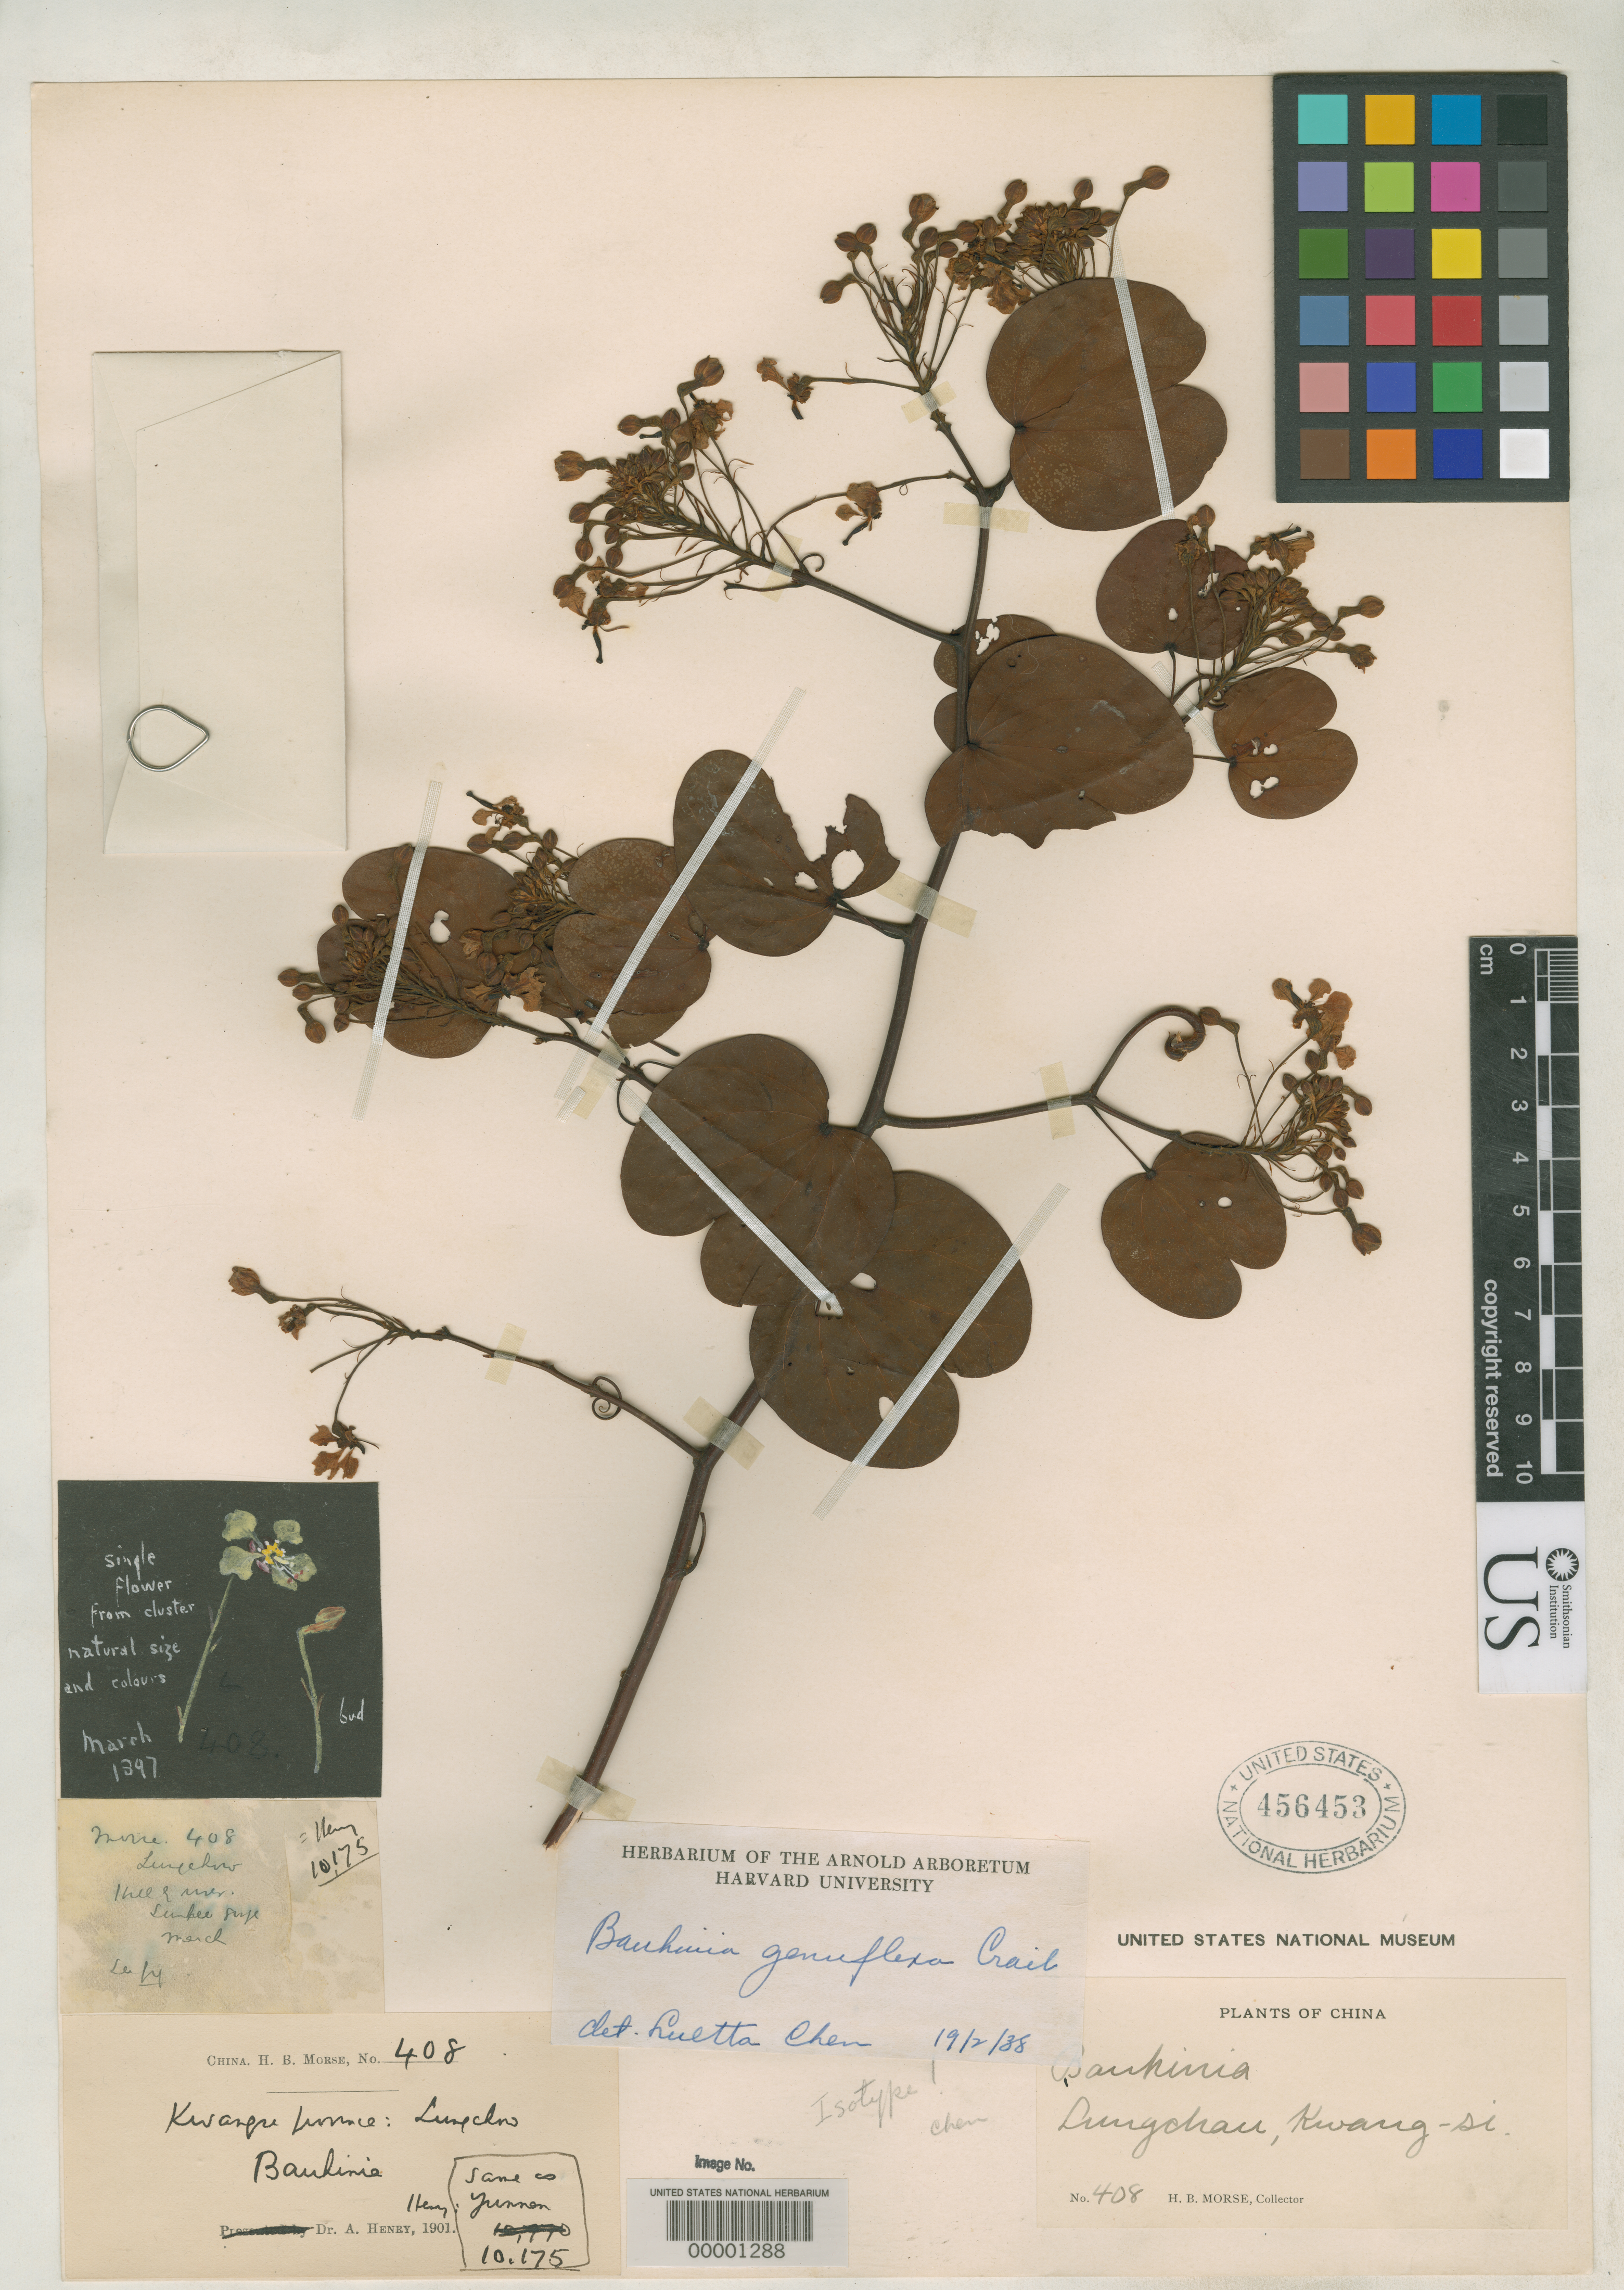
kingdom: Plantae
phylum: Tracheophyta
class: Magnoliopsida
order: Fabales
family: Fabaceae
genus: Bauhinia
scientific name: Bauhinia genuflexa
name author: Craib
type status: Isotype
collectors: H. Morse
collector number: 408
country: China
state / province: Guangxi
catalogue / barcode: US 456453